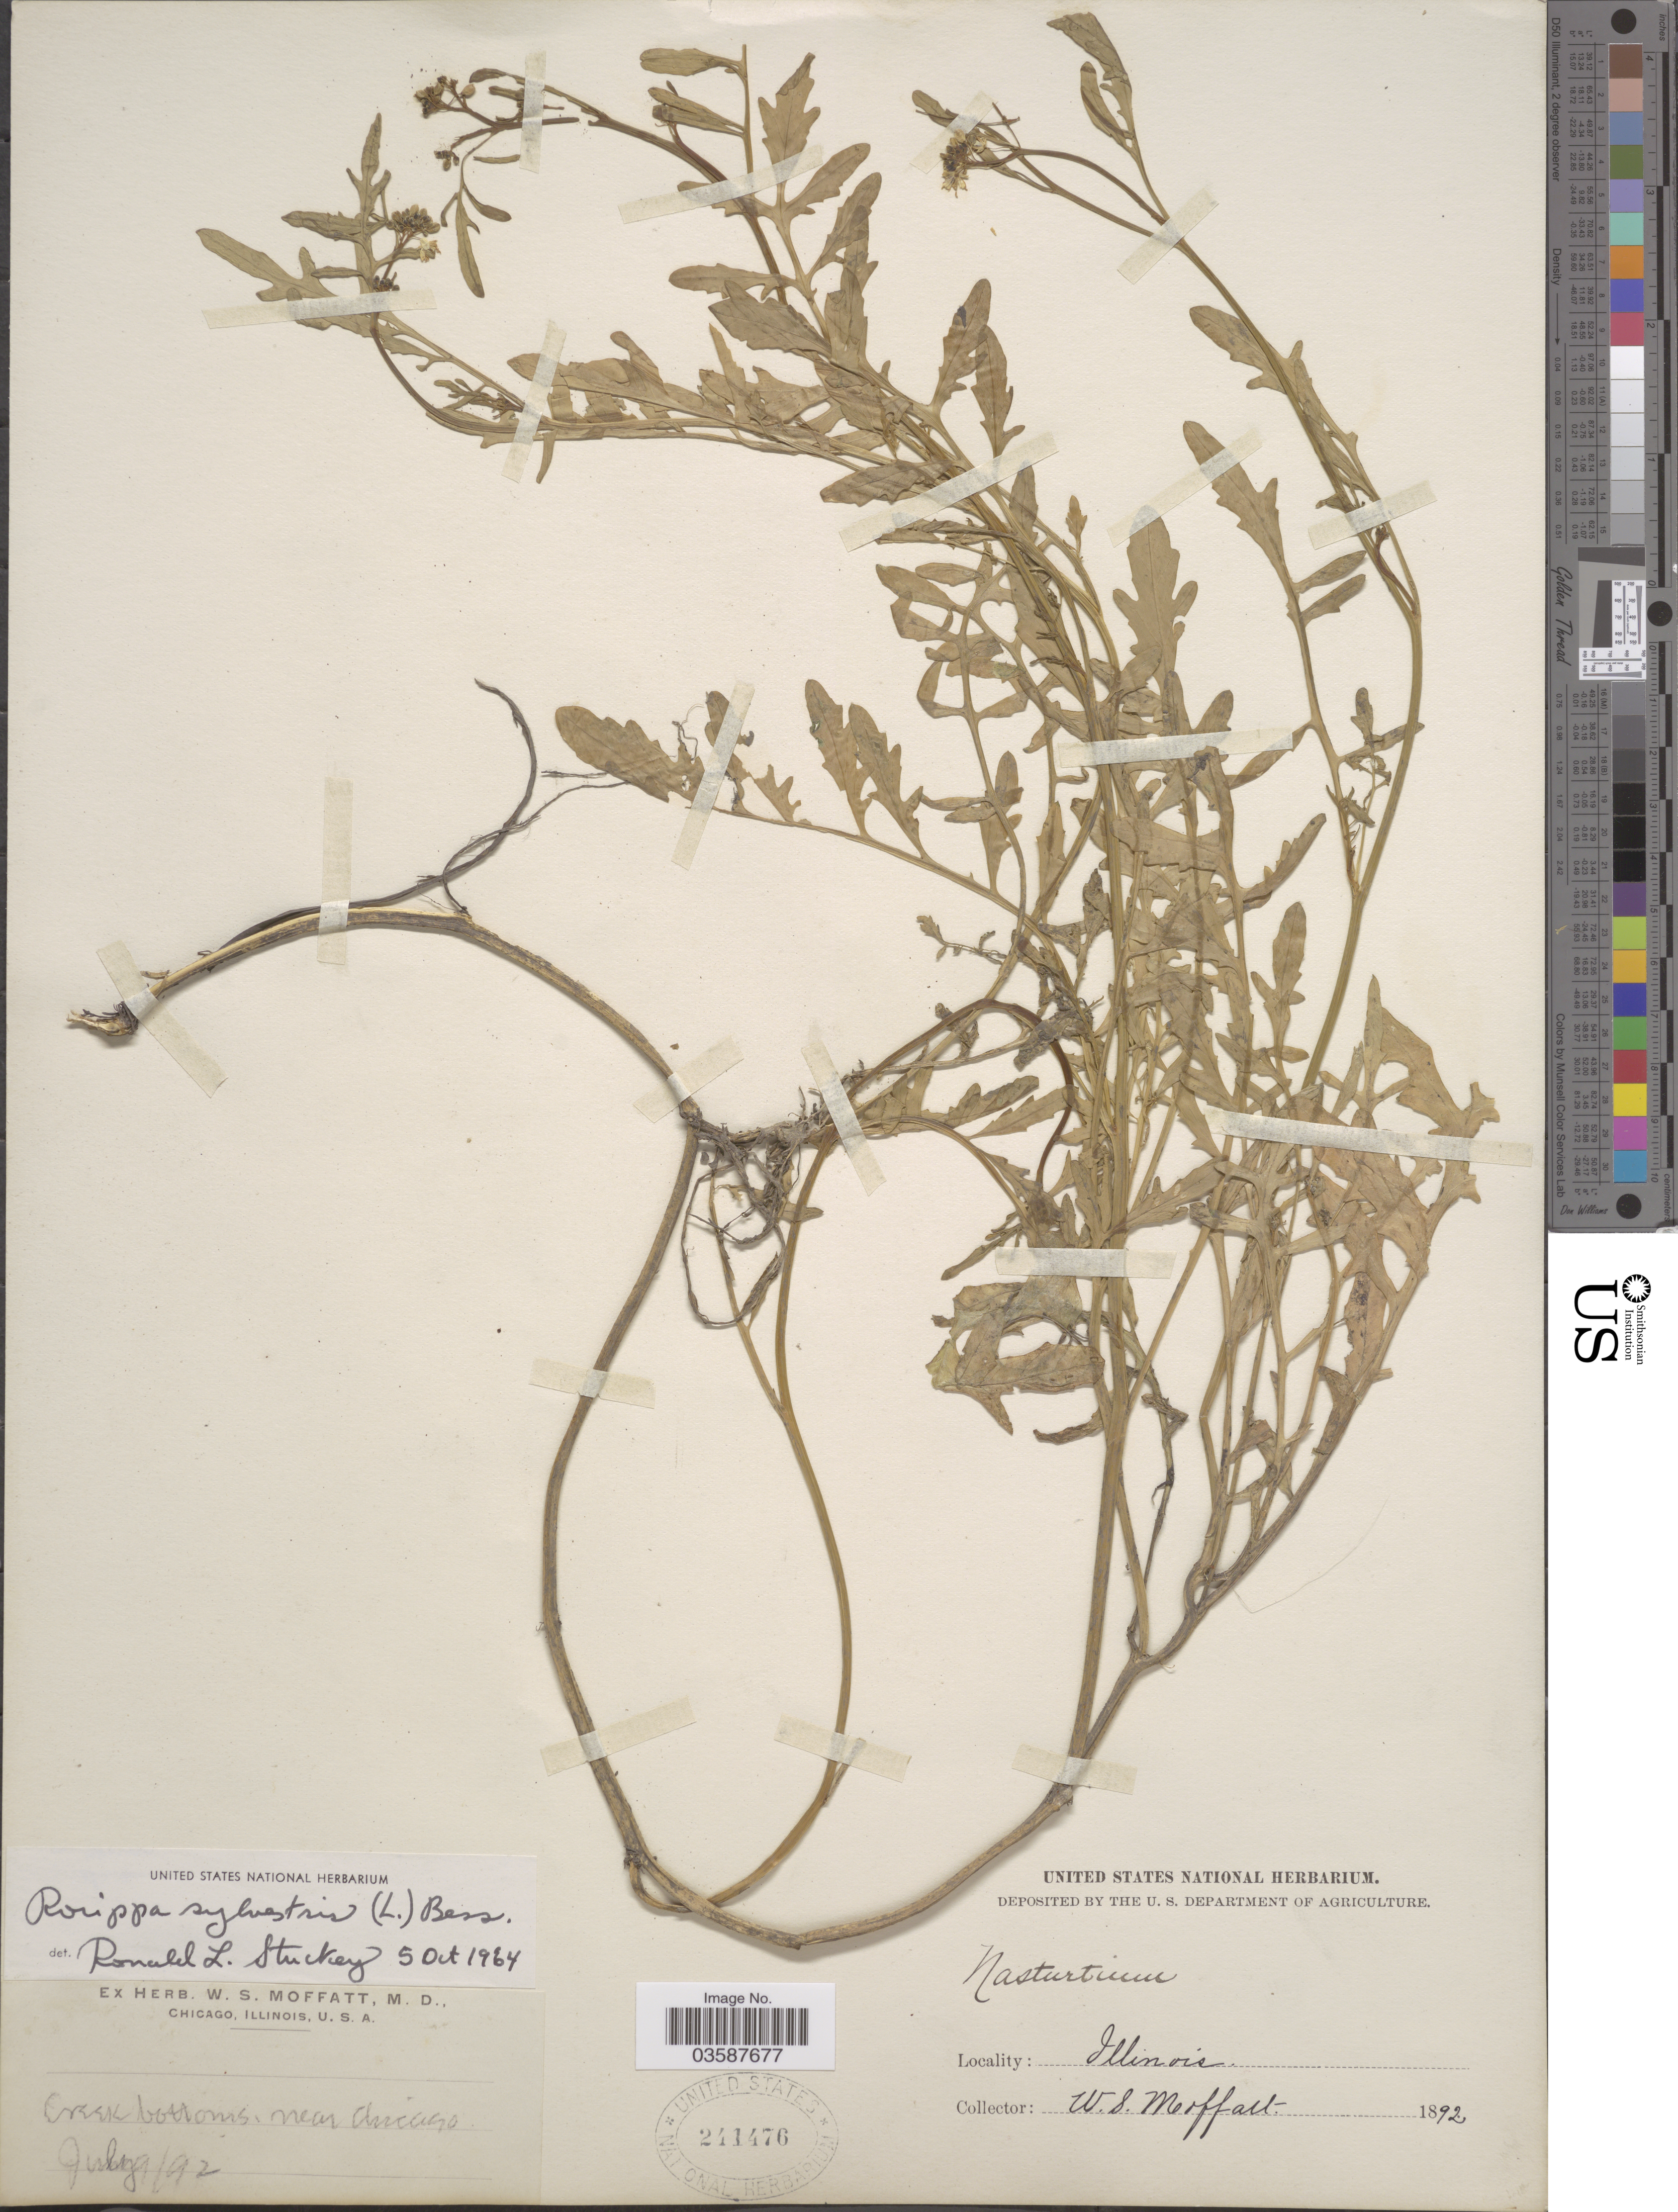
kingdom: Plantae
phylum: Tracheophyta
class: Magnoliopsida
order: Brassicales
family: Brassicaceae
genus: Rorippa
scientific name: Rorippa sylvestris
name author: (L.) Besser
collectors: W. Moffatt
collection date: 1892-07-09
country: United States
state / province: Illinois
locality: Creek bottoms near Chicago.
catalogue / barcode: US 241476